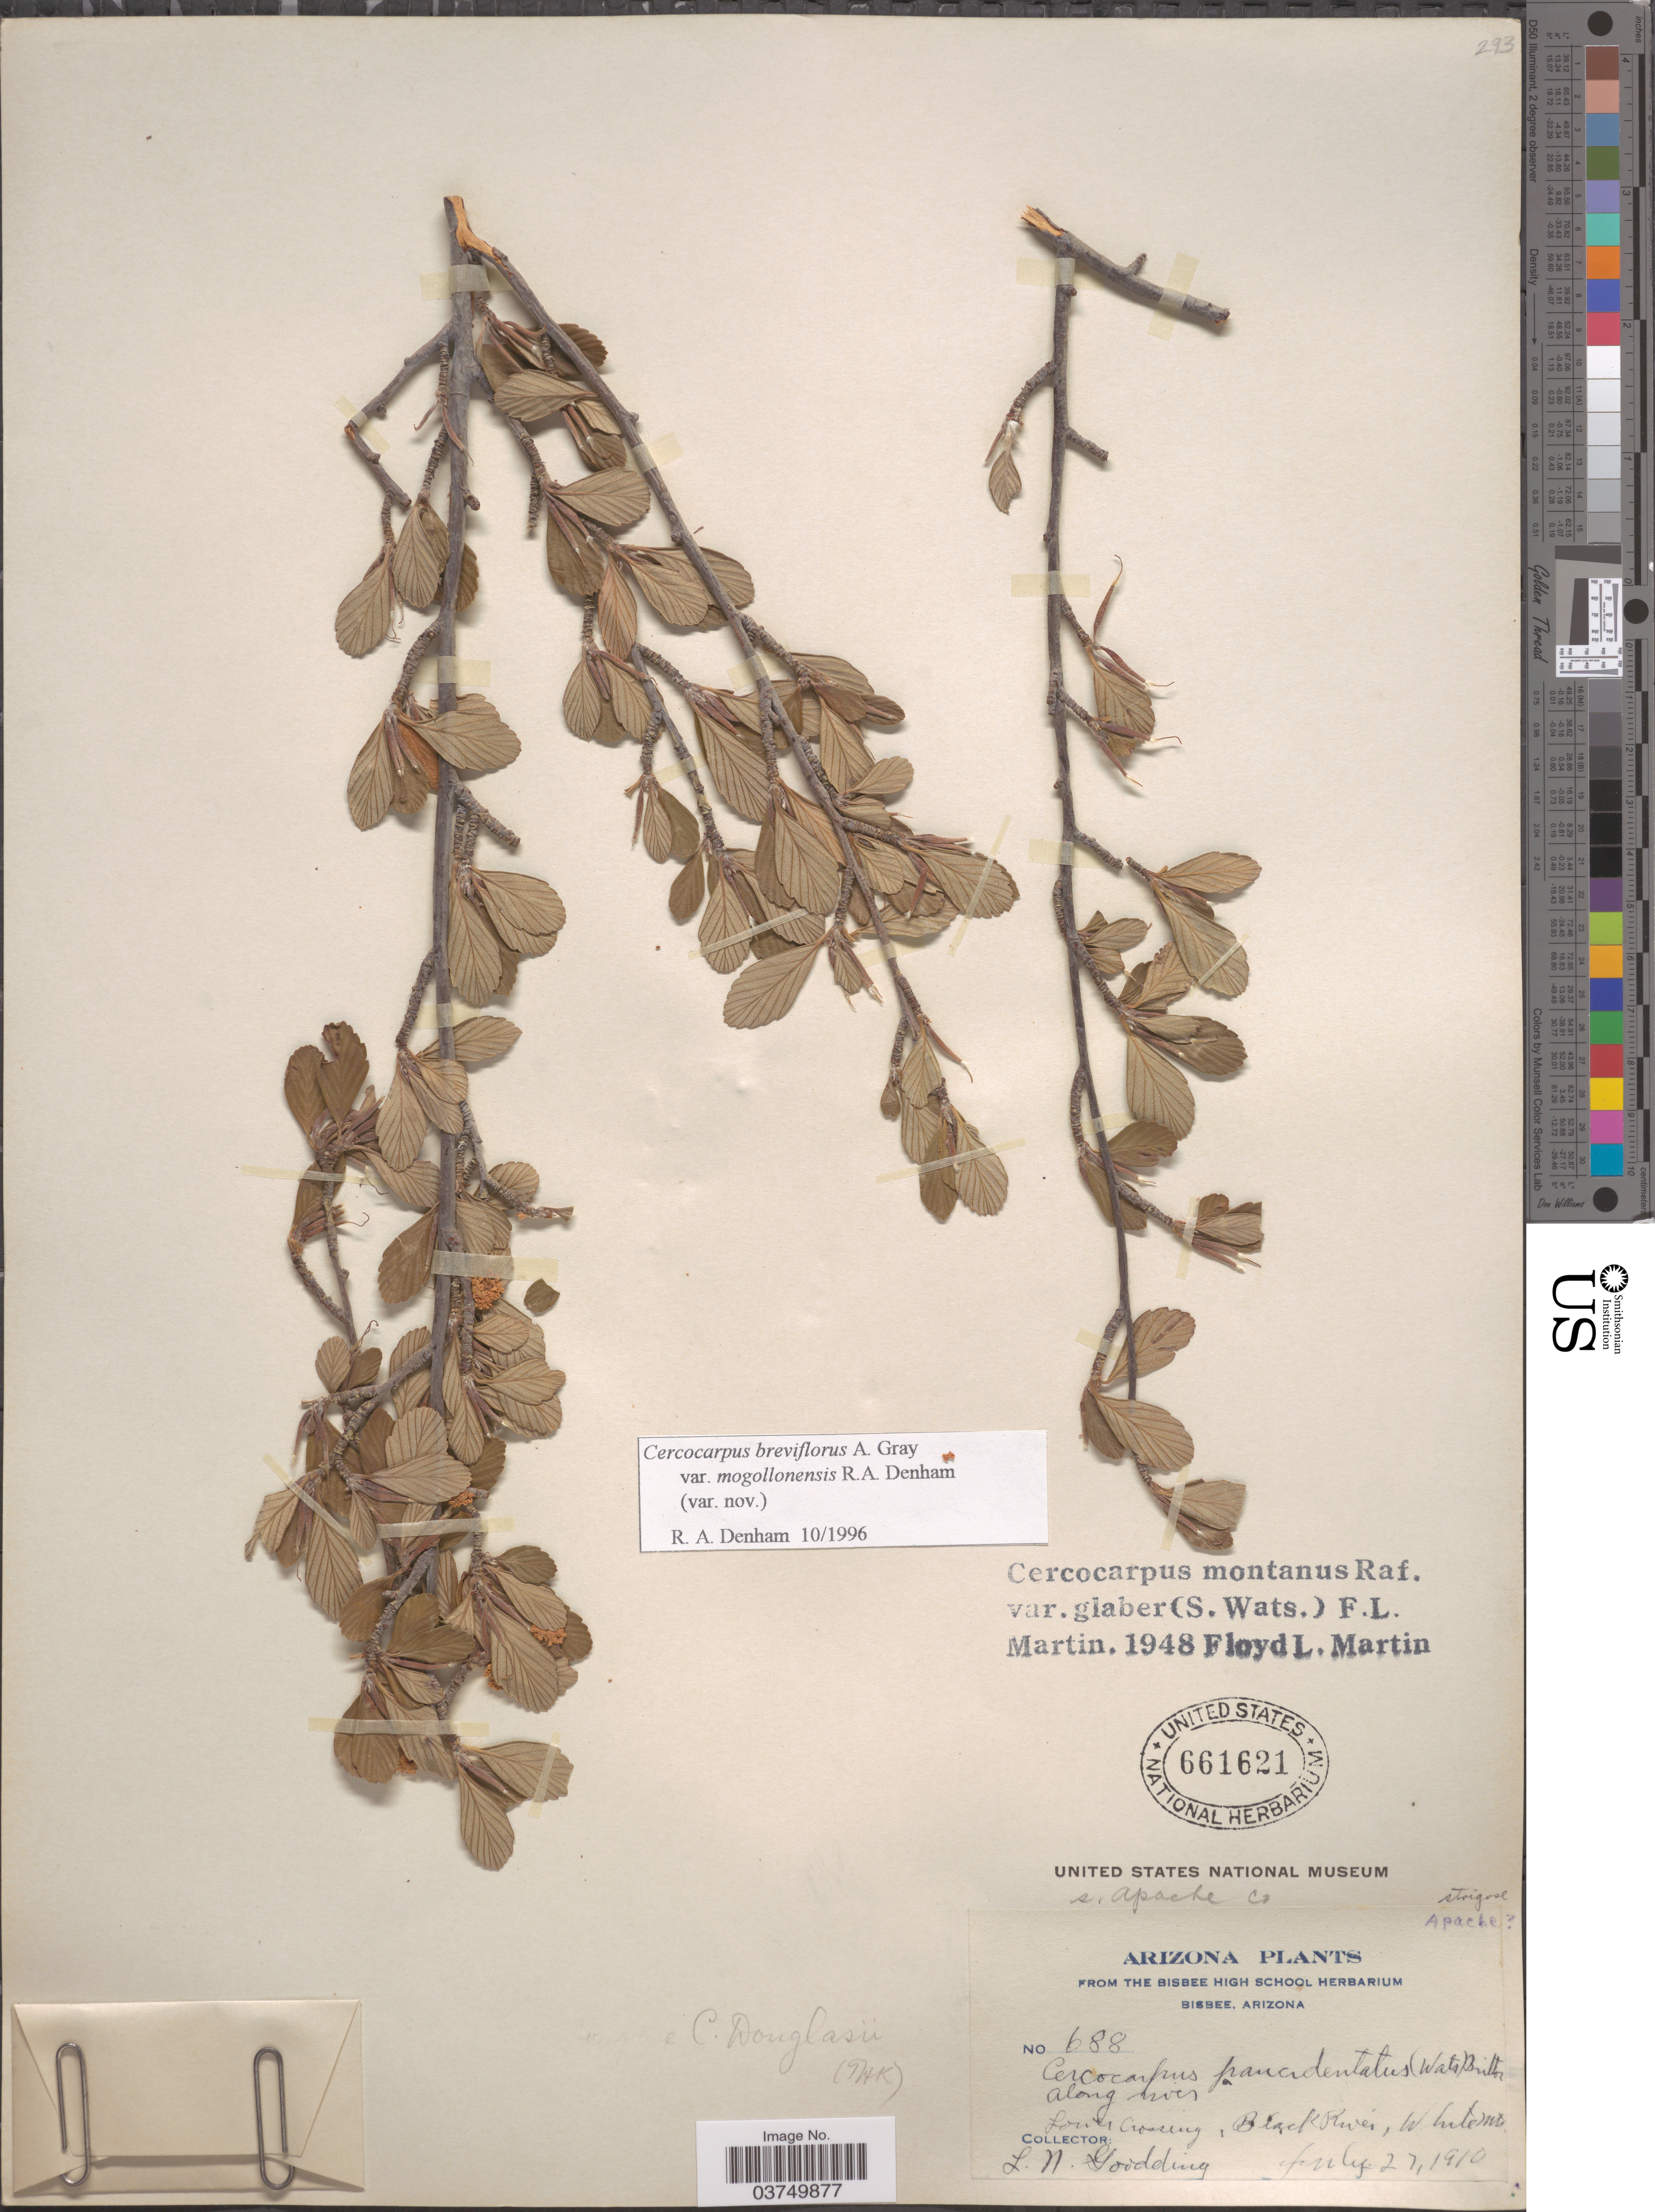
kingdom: Plantae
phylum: Tracheophyta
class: Magnoliopsida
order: Rosales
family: Rosaceae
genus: Cercocarpus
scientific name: Cercocarpus breviflorus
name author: A. Gray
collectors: L. N. Goodding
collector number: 688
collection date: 1910-07-27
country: United States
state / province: Arizona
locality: Along river. Lower Crossing, Black River, White Mts.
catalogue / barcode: US 661621